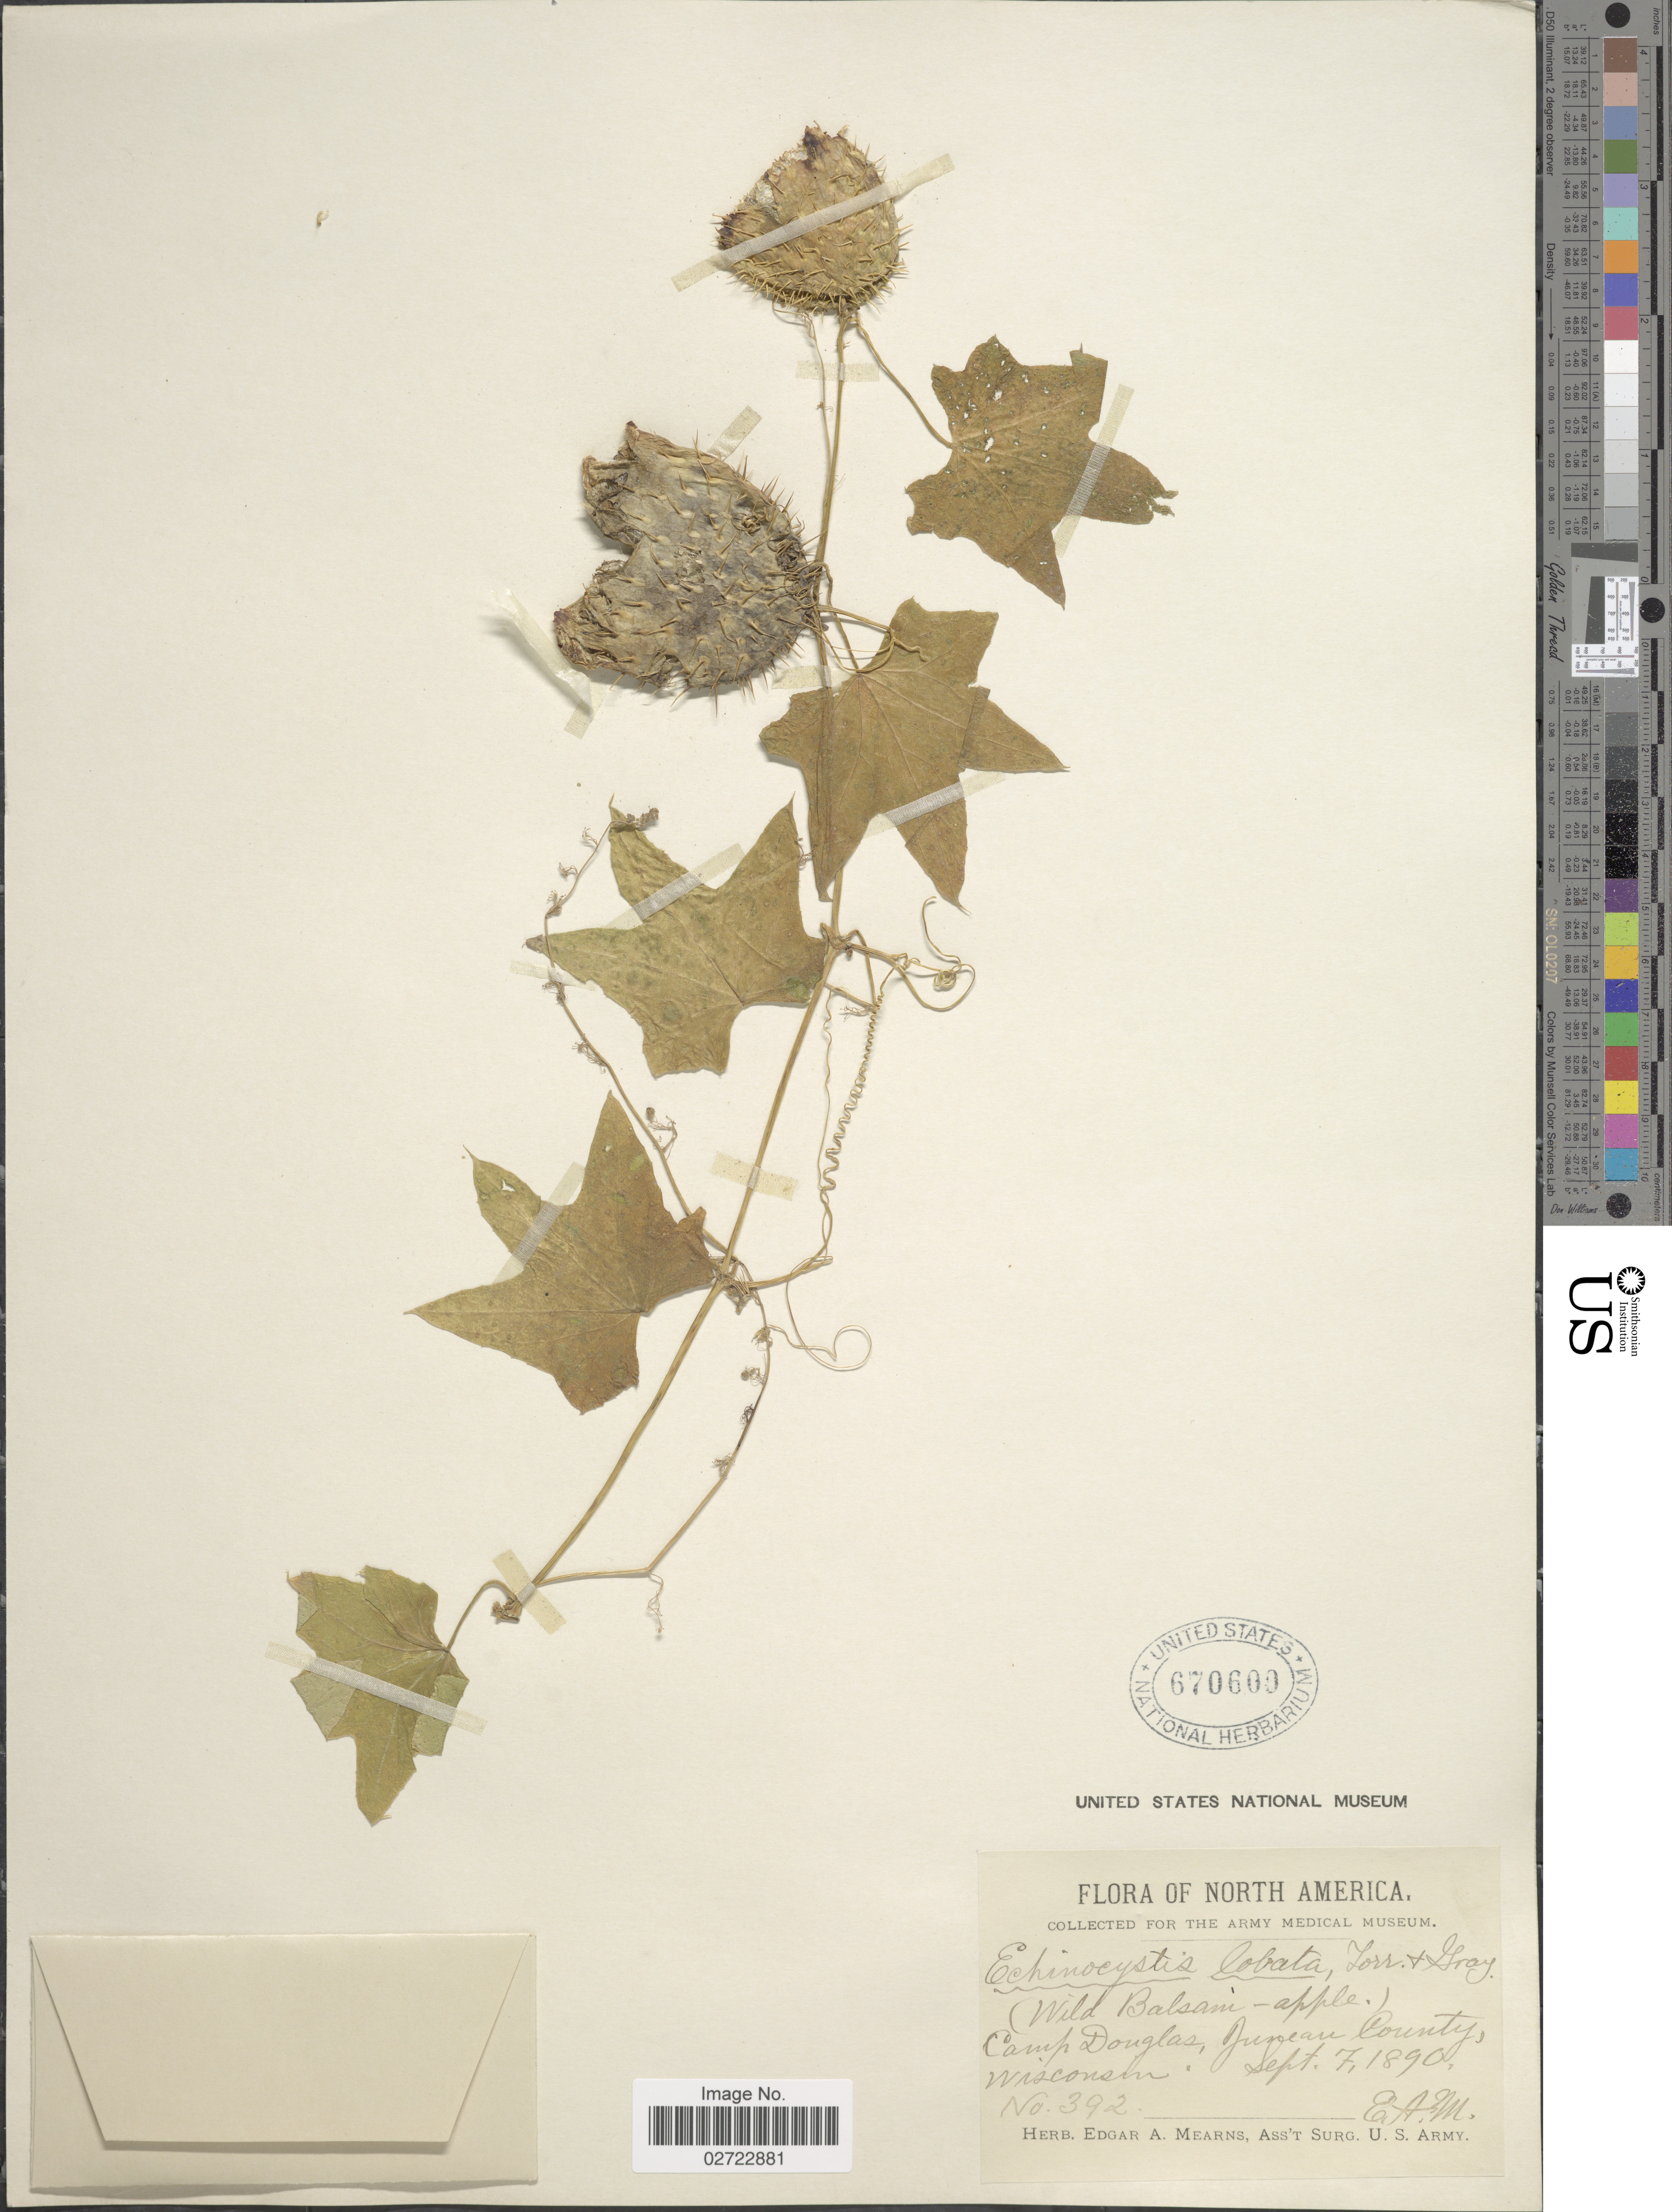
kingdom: Plantae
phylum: Tracheophyta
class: Magnoliopsida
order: Cucurbitales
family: Cucurbitaceae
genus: Echinocystis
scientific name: Echinocystis lobata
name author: (Michx.) Torr. & A. Gray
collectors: E. A. Mearns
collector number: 392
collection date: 1890-09-07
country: United States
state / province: Wisconsin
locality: Camp Douglas, Juneau County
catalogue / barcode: US 670600